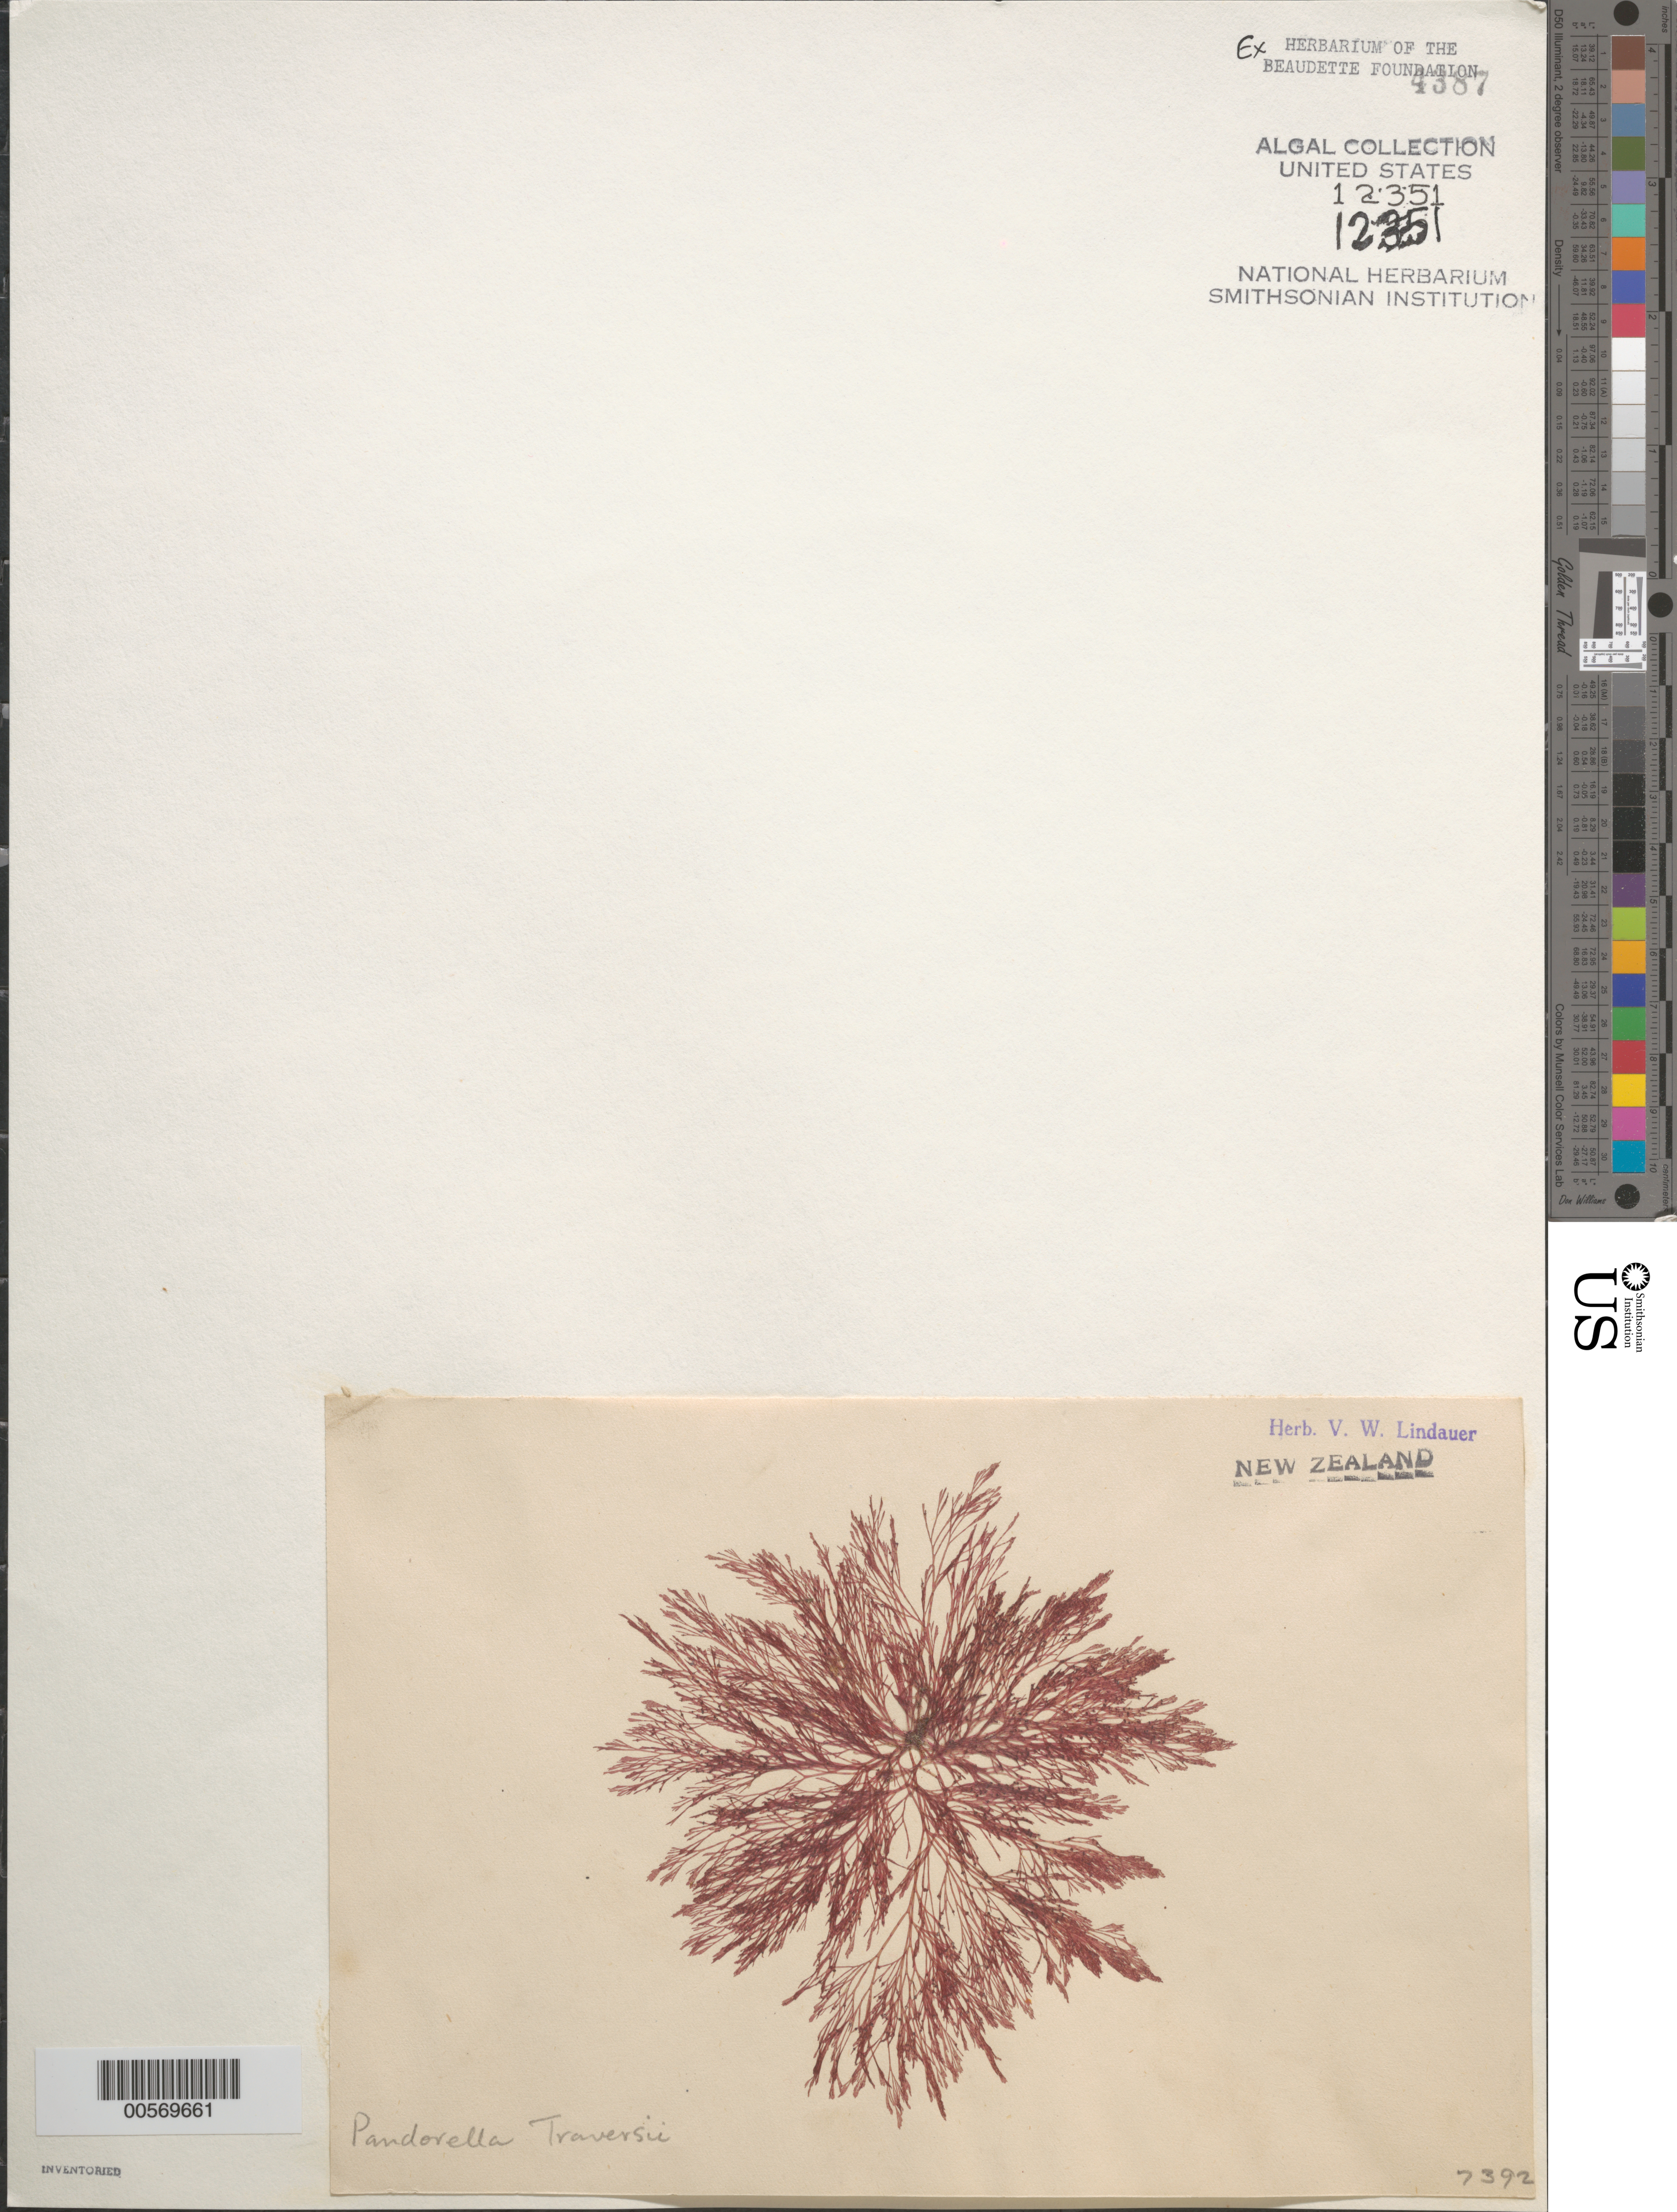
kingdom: Plantae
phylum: Rhodophyta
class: Florideophyceae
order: Ceramiales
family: Wrangeliaceae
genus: Griffithsia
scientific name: Griffithsia traversii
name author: (J. Agardh) Baldock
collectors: V. Lindauer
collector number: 7392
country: New Zealand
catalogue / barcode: US 12351